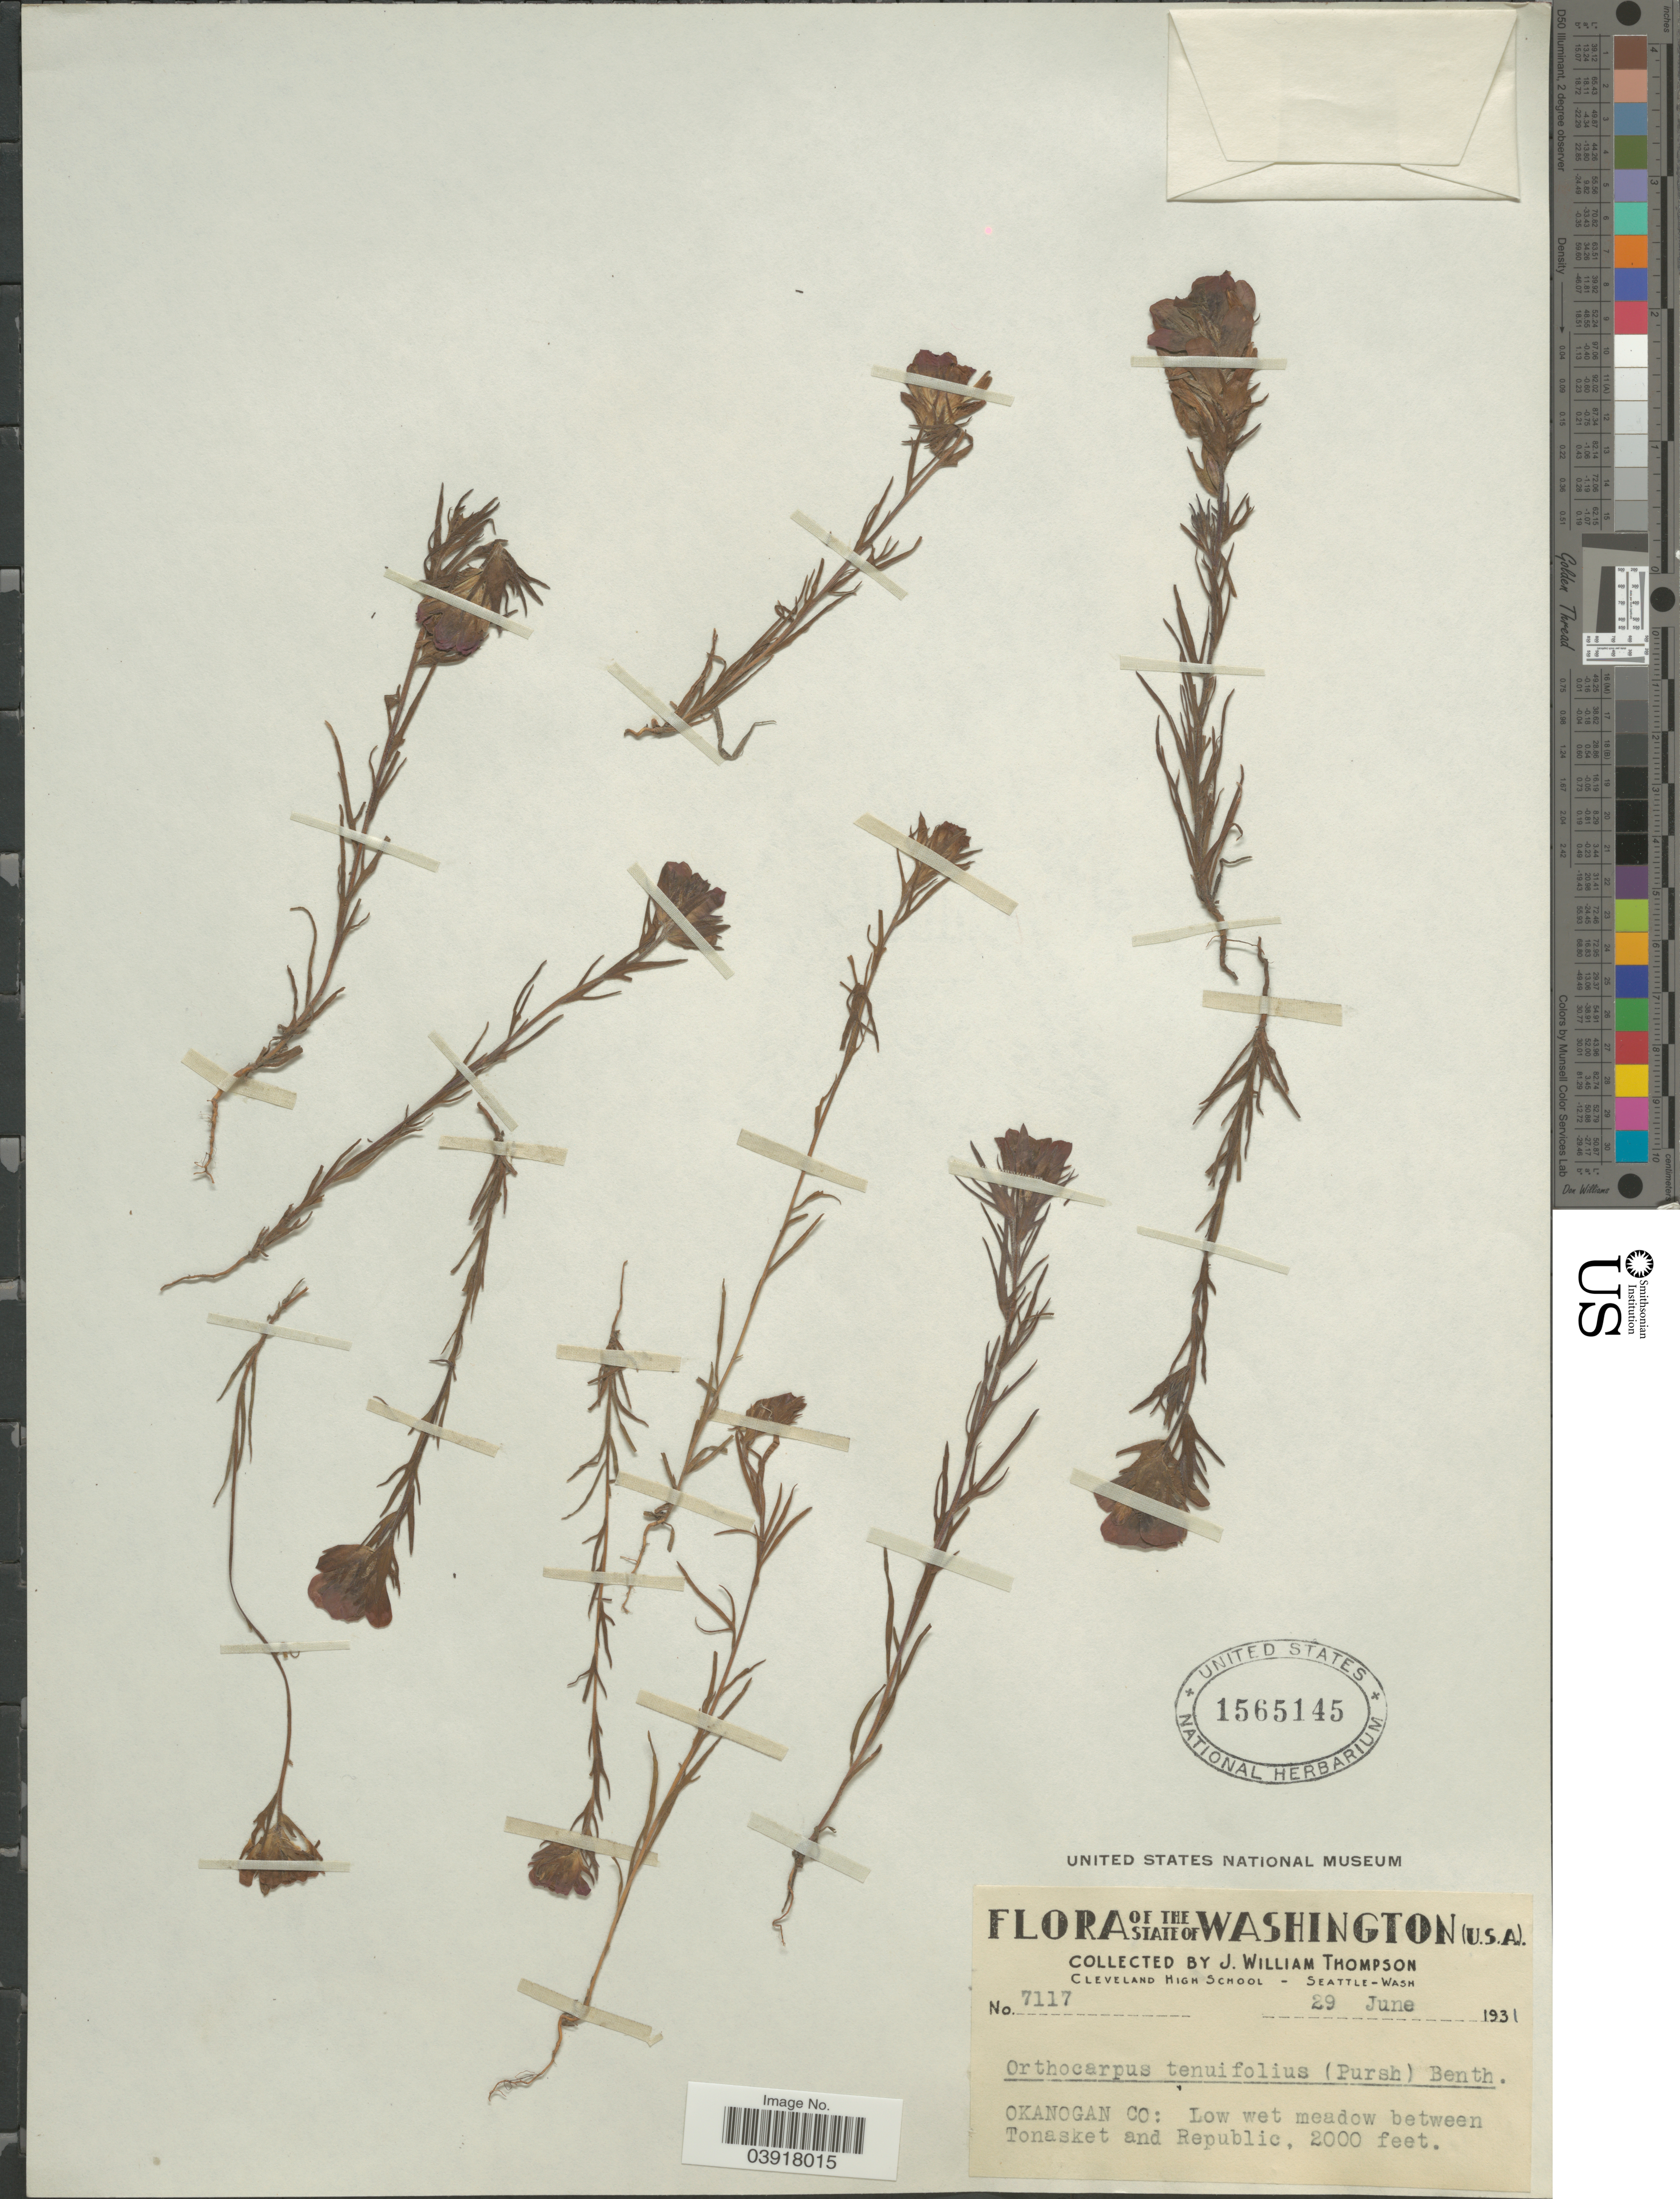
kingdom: Plantae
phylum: Tracheophyta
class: Magnoliopsida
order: Lamiales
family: Orobanchaceae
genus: Orthocarpus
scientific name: Orthocarpus tenuifolius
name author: (Pursh) Benth.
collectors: J. W. Thompson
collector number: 7117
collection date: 1931-06-29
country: United States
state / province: Washington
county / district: Okanogan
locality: Okanogan Co: Low wet meadow between Tonasket and Republic.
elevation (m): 610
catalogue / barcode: US 1565145